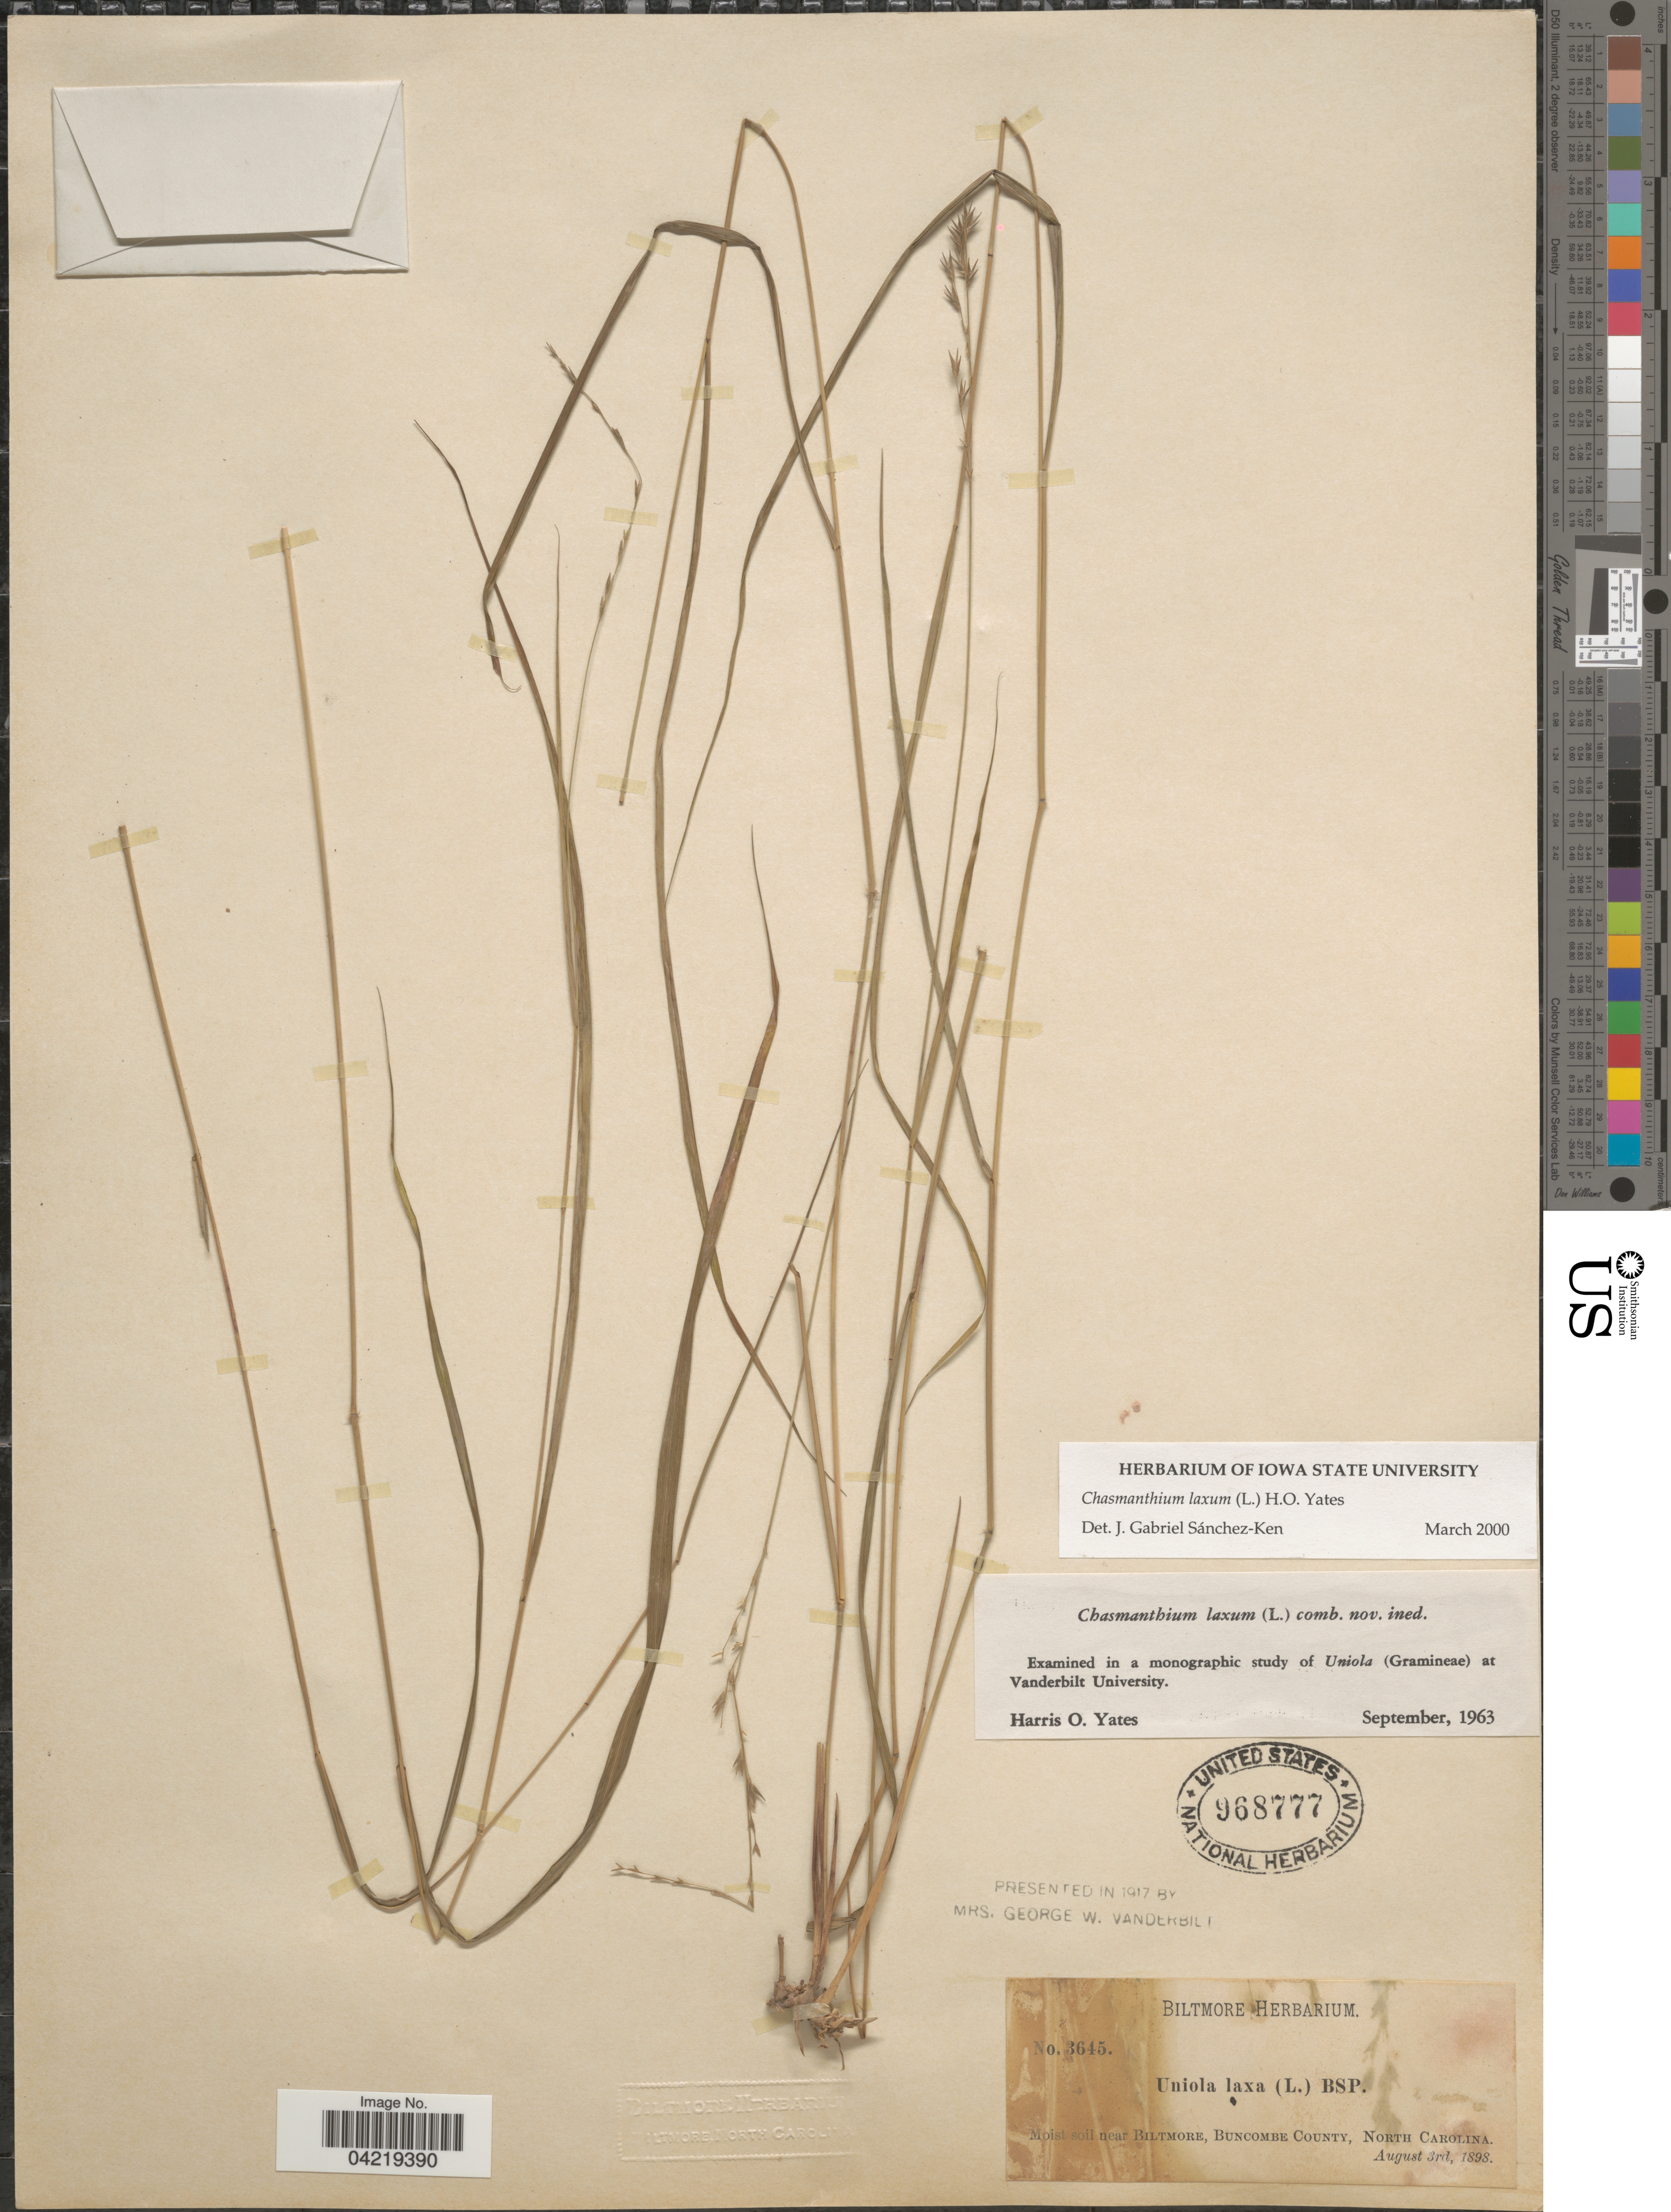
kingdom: Plantae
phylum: Tracheophyta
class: Liliopsida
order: Poales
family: Poaceae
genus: Chasmanthium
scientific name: Chasmanthium laxum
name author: (L.) H.O. Yates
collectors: ex herb. Biltmore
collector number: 3645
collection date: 1898-08-03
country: United States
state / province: North Carolina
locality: Moist soil near Biltmore, Buncombe County.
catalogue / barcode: US 968777